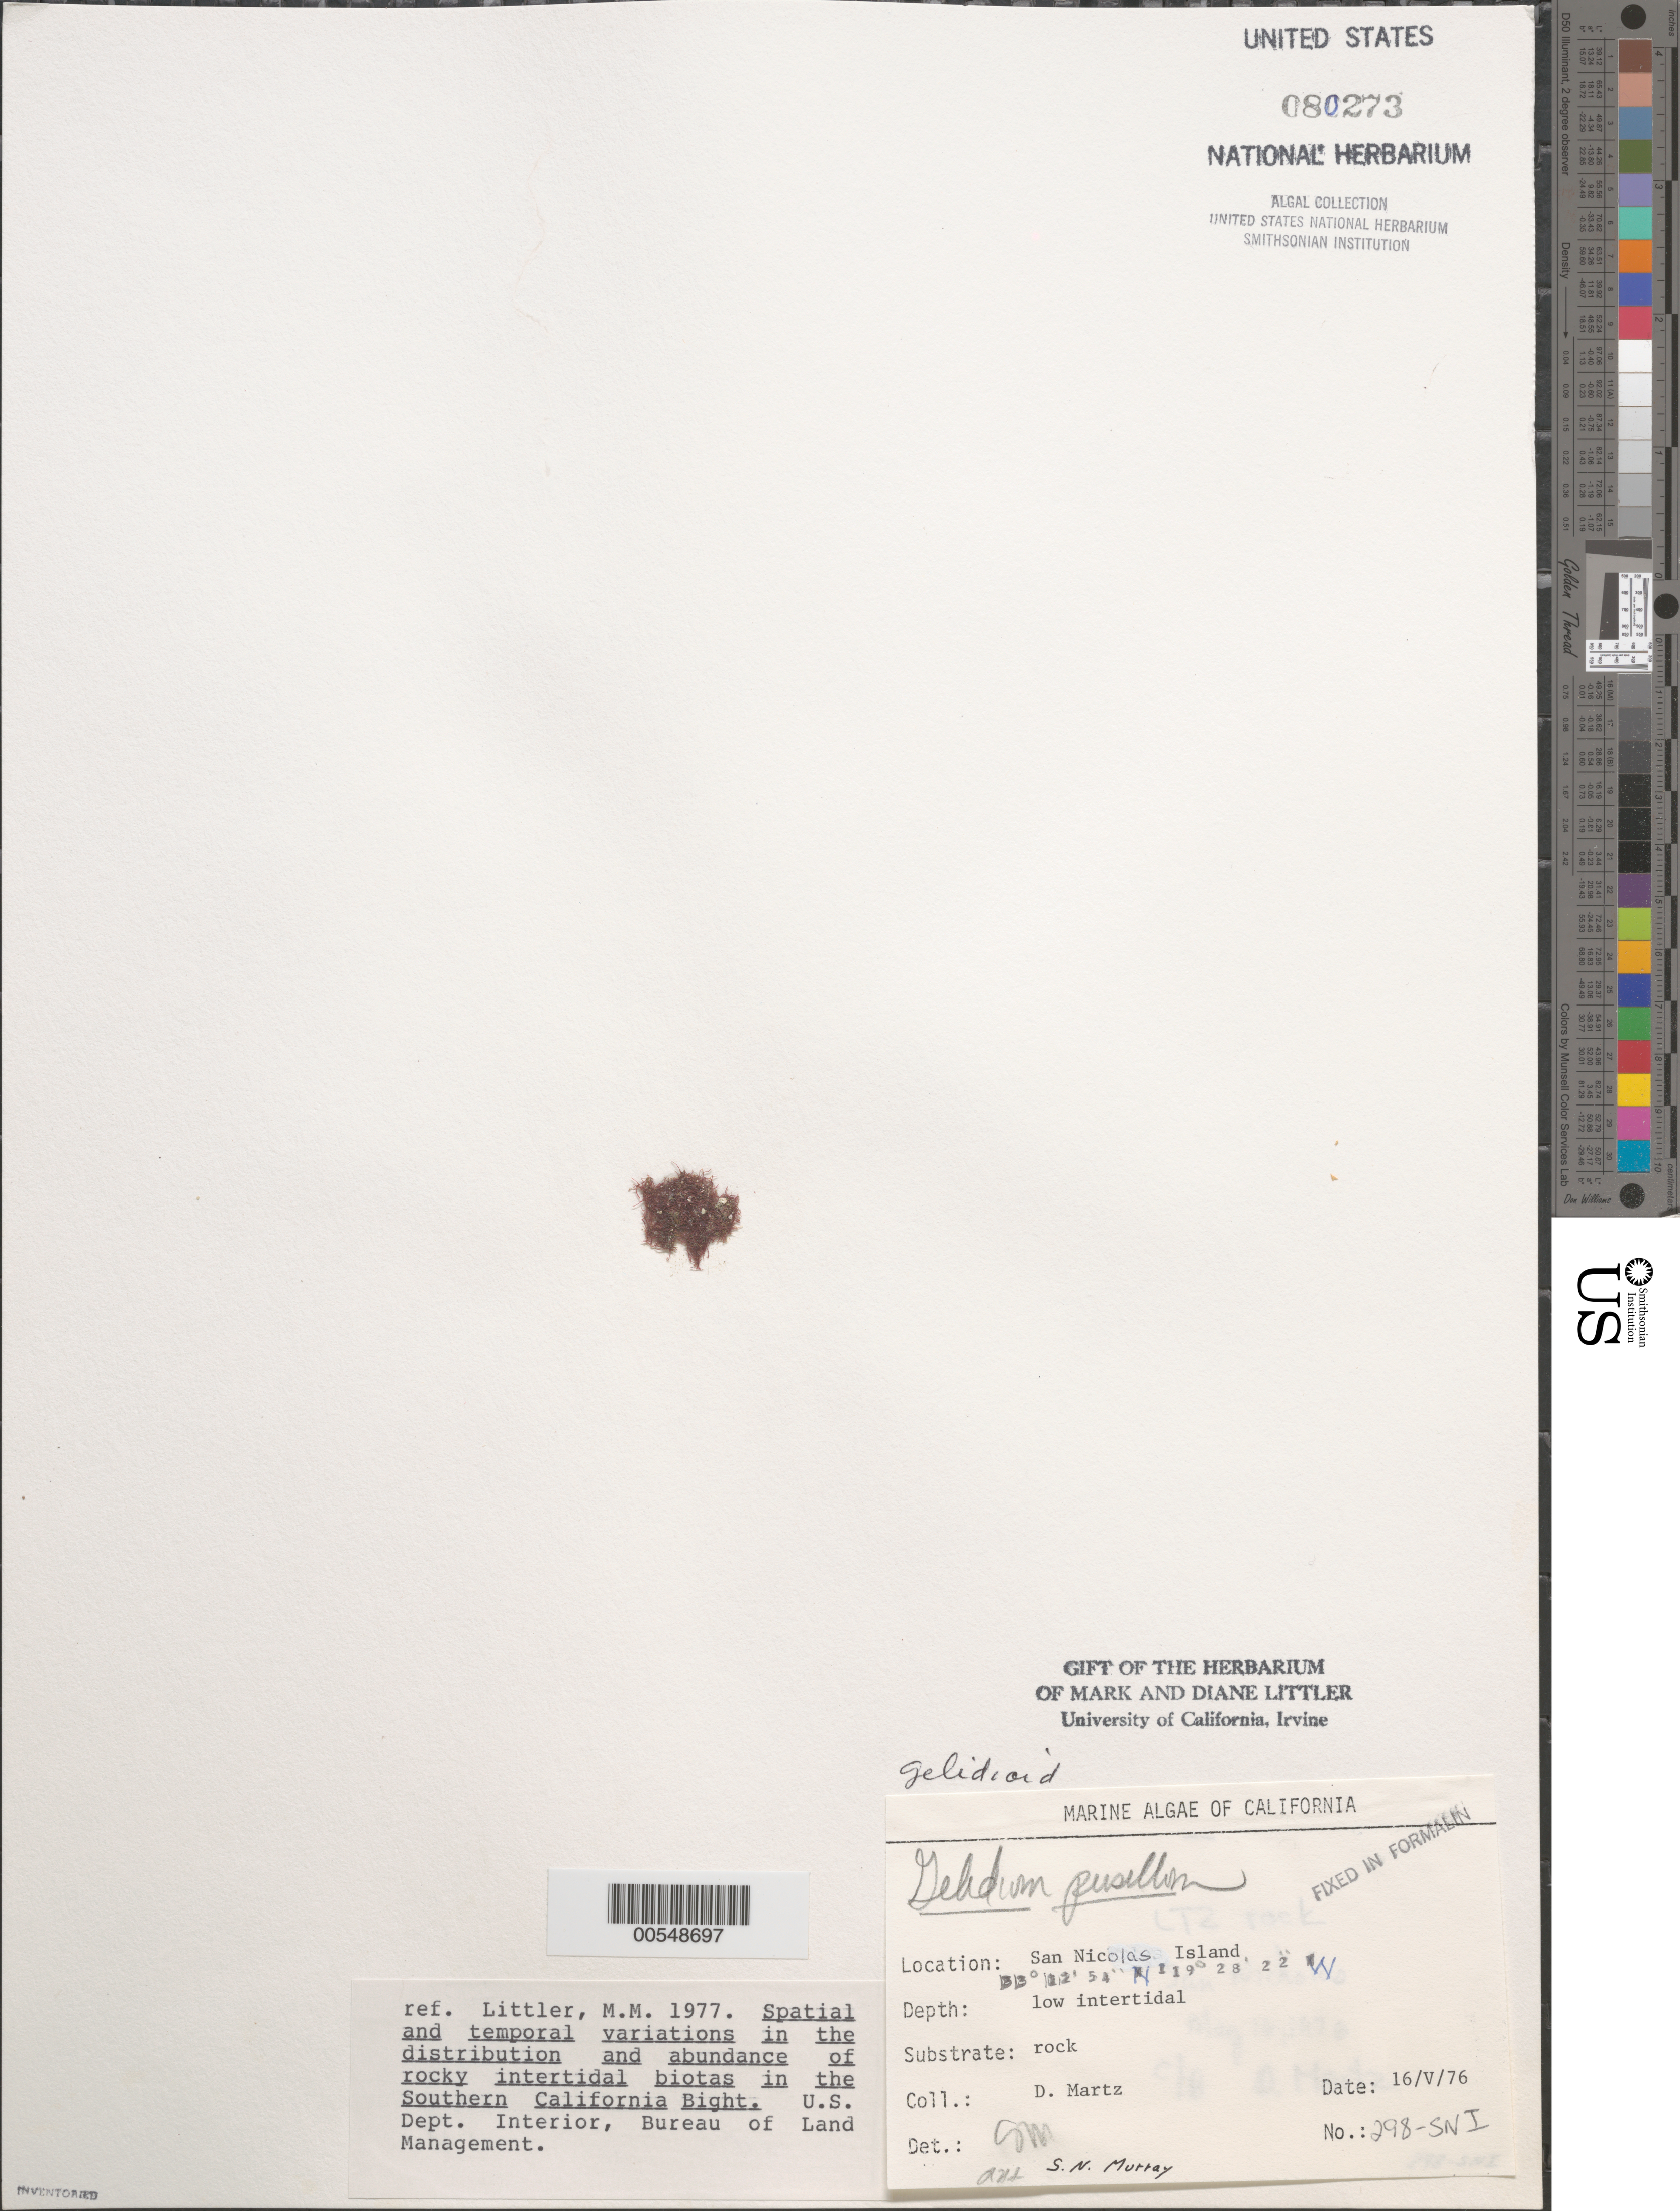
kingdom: Plantae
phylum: Rhodophyta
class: Florideophyceae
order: Gelidiales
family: Gelidiaceae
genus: Gelidium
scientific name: Gelidium pusillum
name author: (Stackh.) Le Jol.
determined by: Sims, Robert H.; Murray, S. N.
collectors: D. Martz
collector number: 298-sni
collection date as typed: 16 May 1976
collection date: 1976-05-16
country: United States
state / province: California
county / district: Ventura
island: San Nicolas Island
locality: Dutch Harbor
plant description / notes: BLM-SOCALBIGHT Rocky Intertidal Survey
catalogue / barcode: US 80273